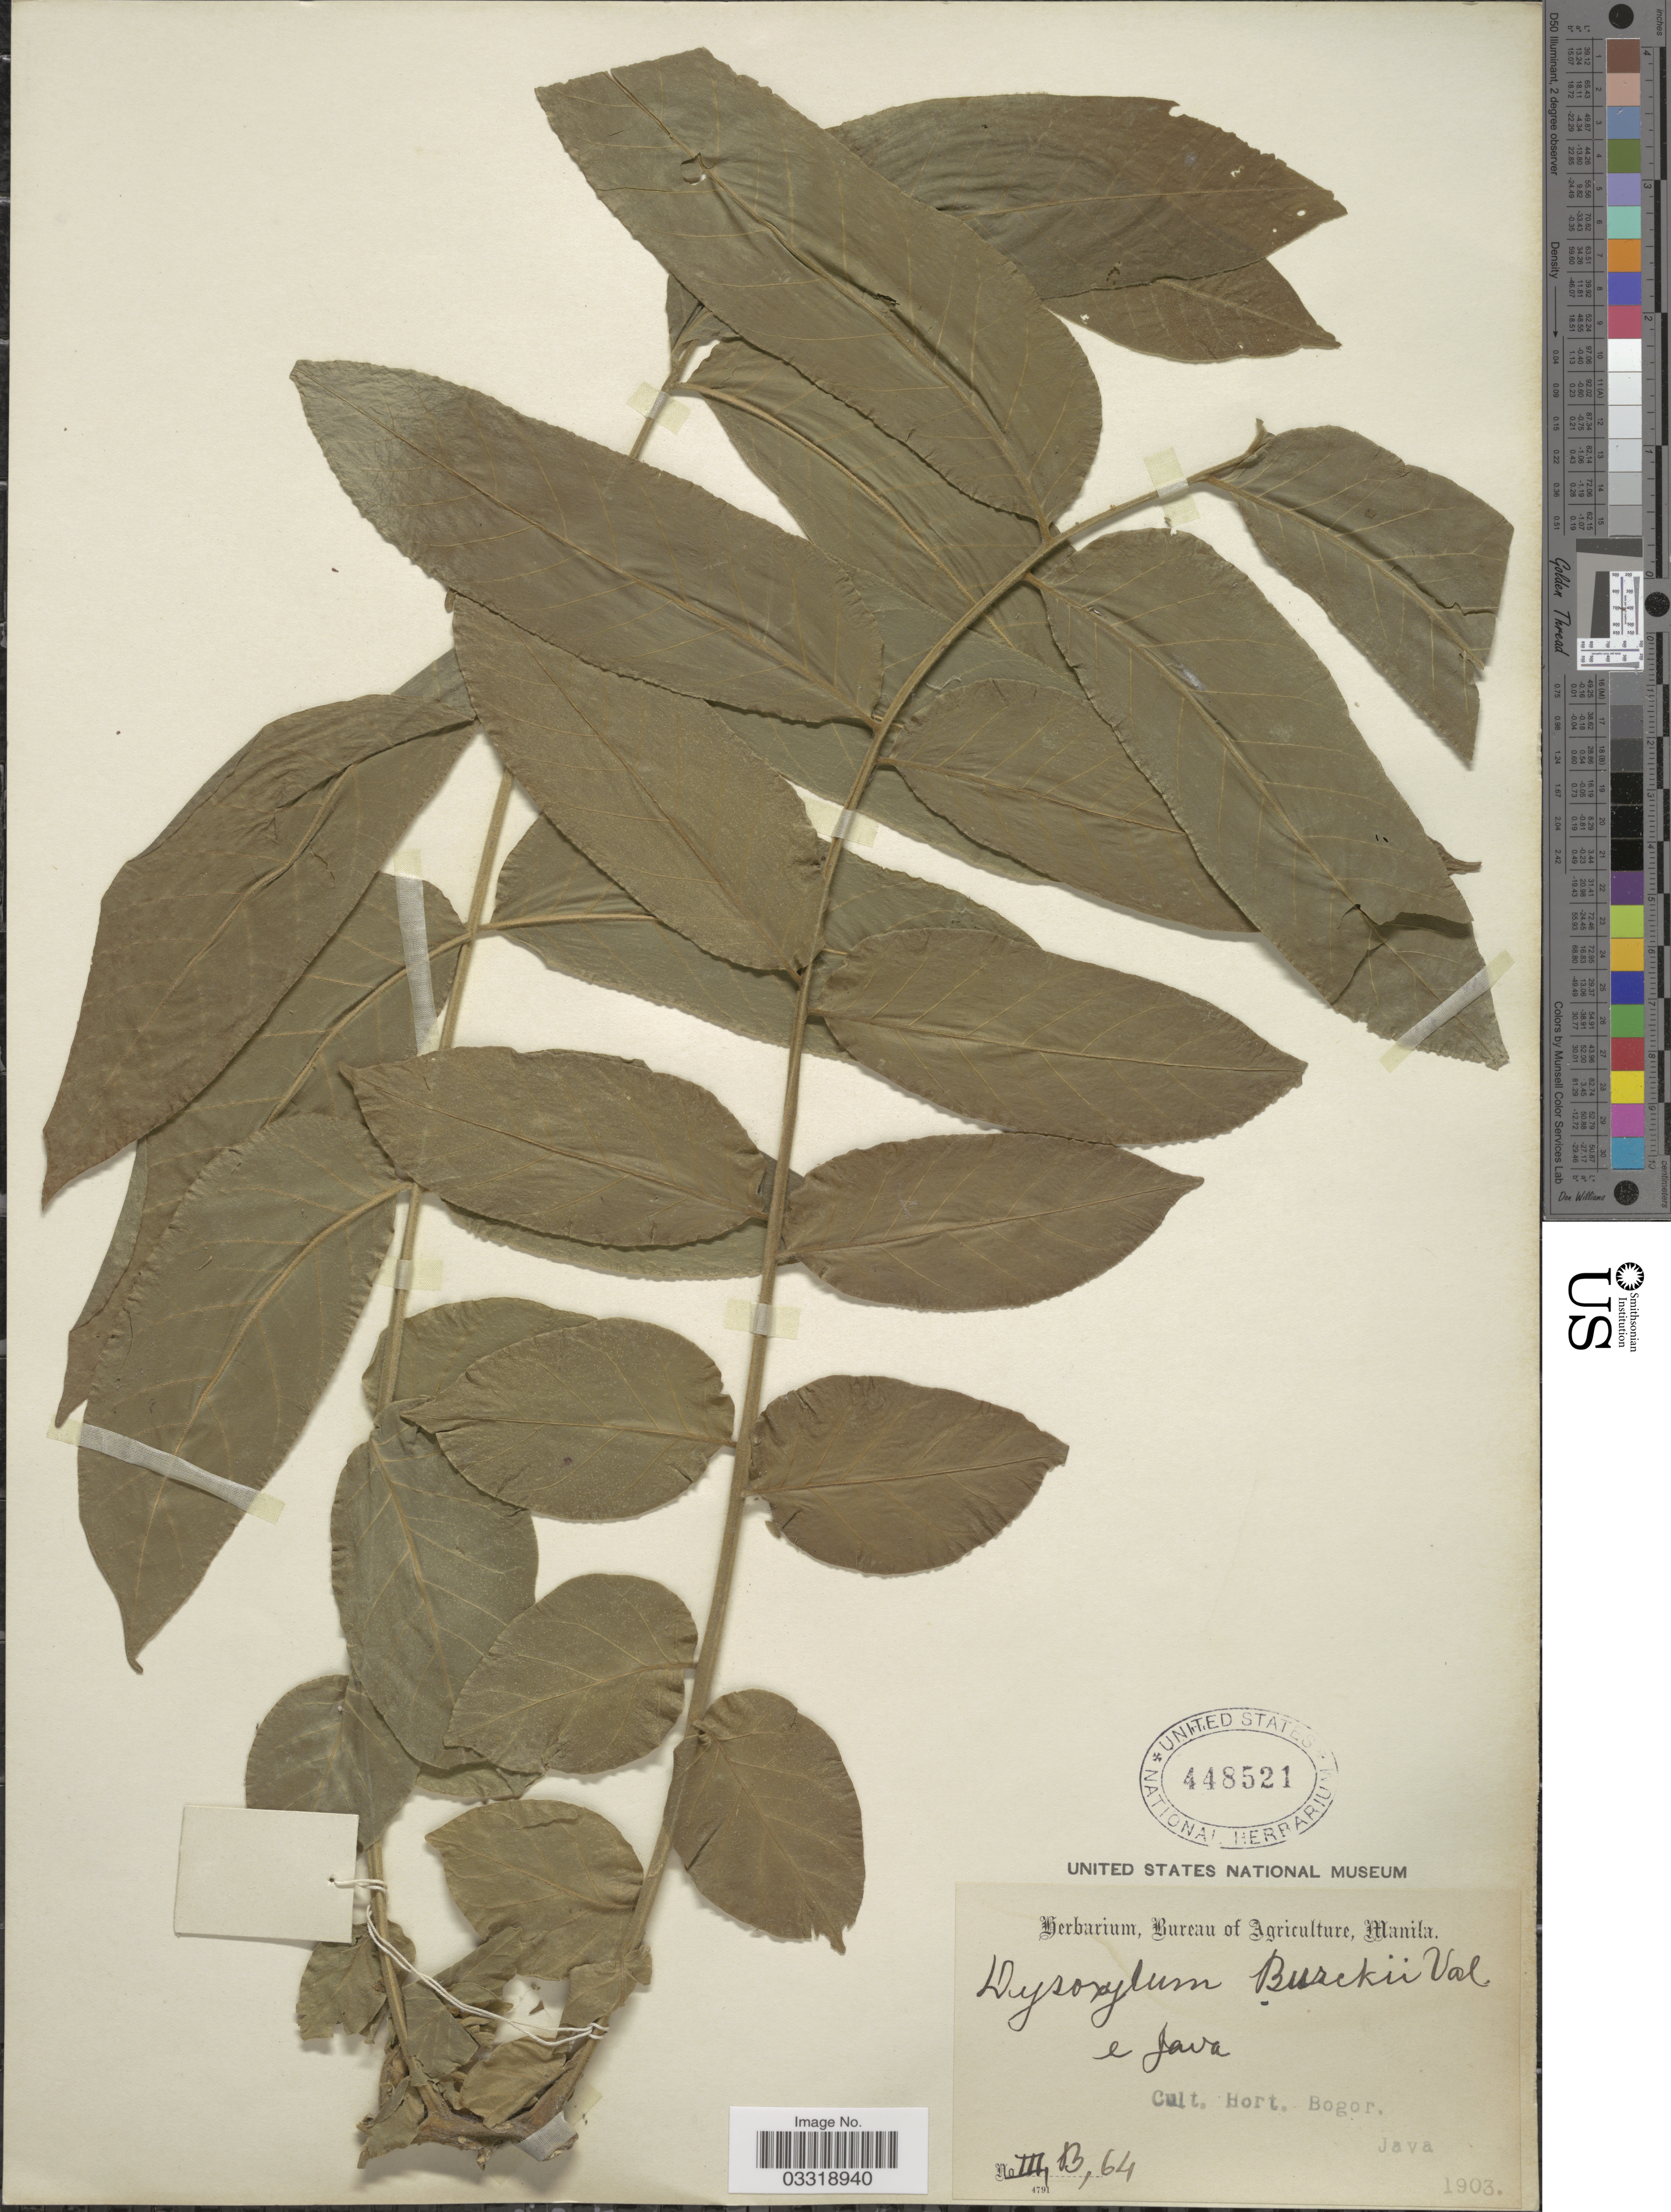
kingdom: Plantae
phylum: Tracheophyta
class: Magnoliopsida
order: Sapindales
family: Meliaceae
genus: Dysoxylum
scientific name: Dysoxylum buerkii ined.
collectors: ex Herb. Bur. Agric. Manila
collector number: III,B,64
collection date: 1903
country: Indonesia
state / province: Java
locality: Cult. Hort. Bogor.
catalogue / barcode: US 448521